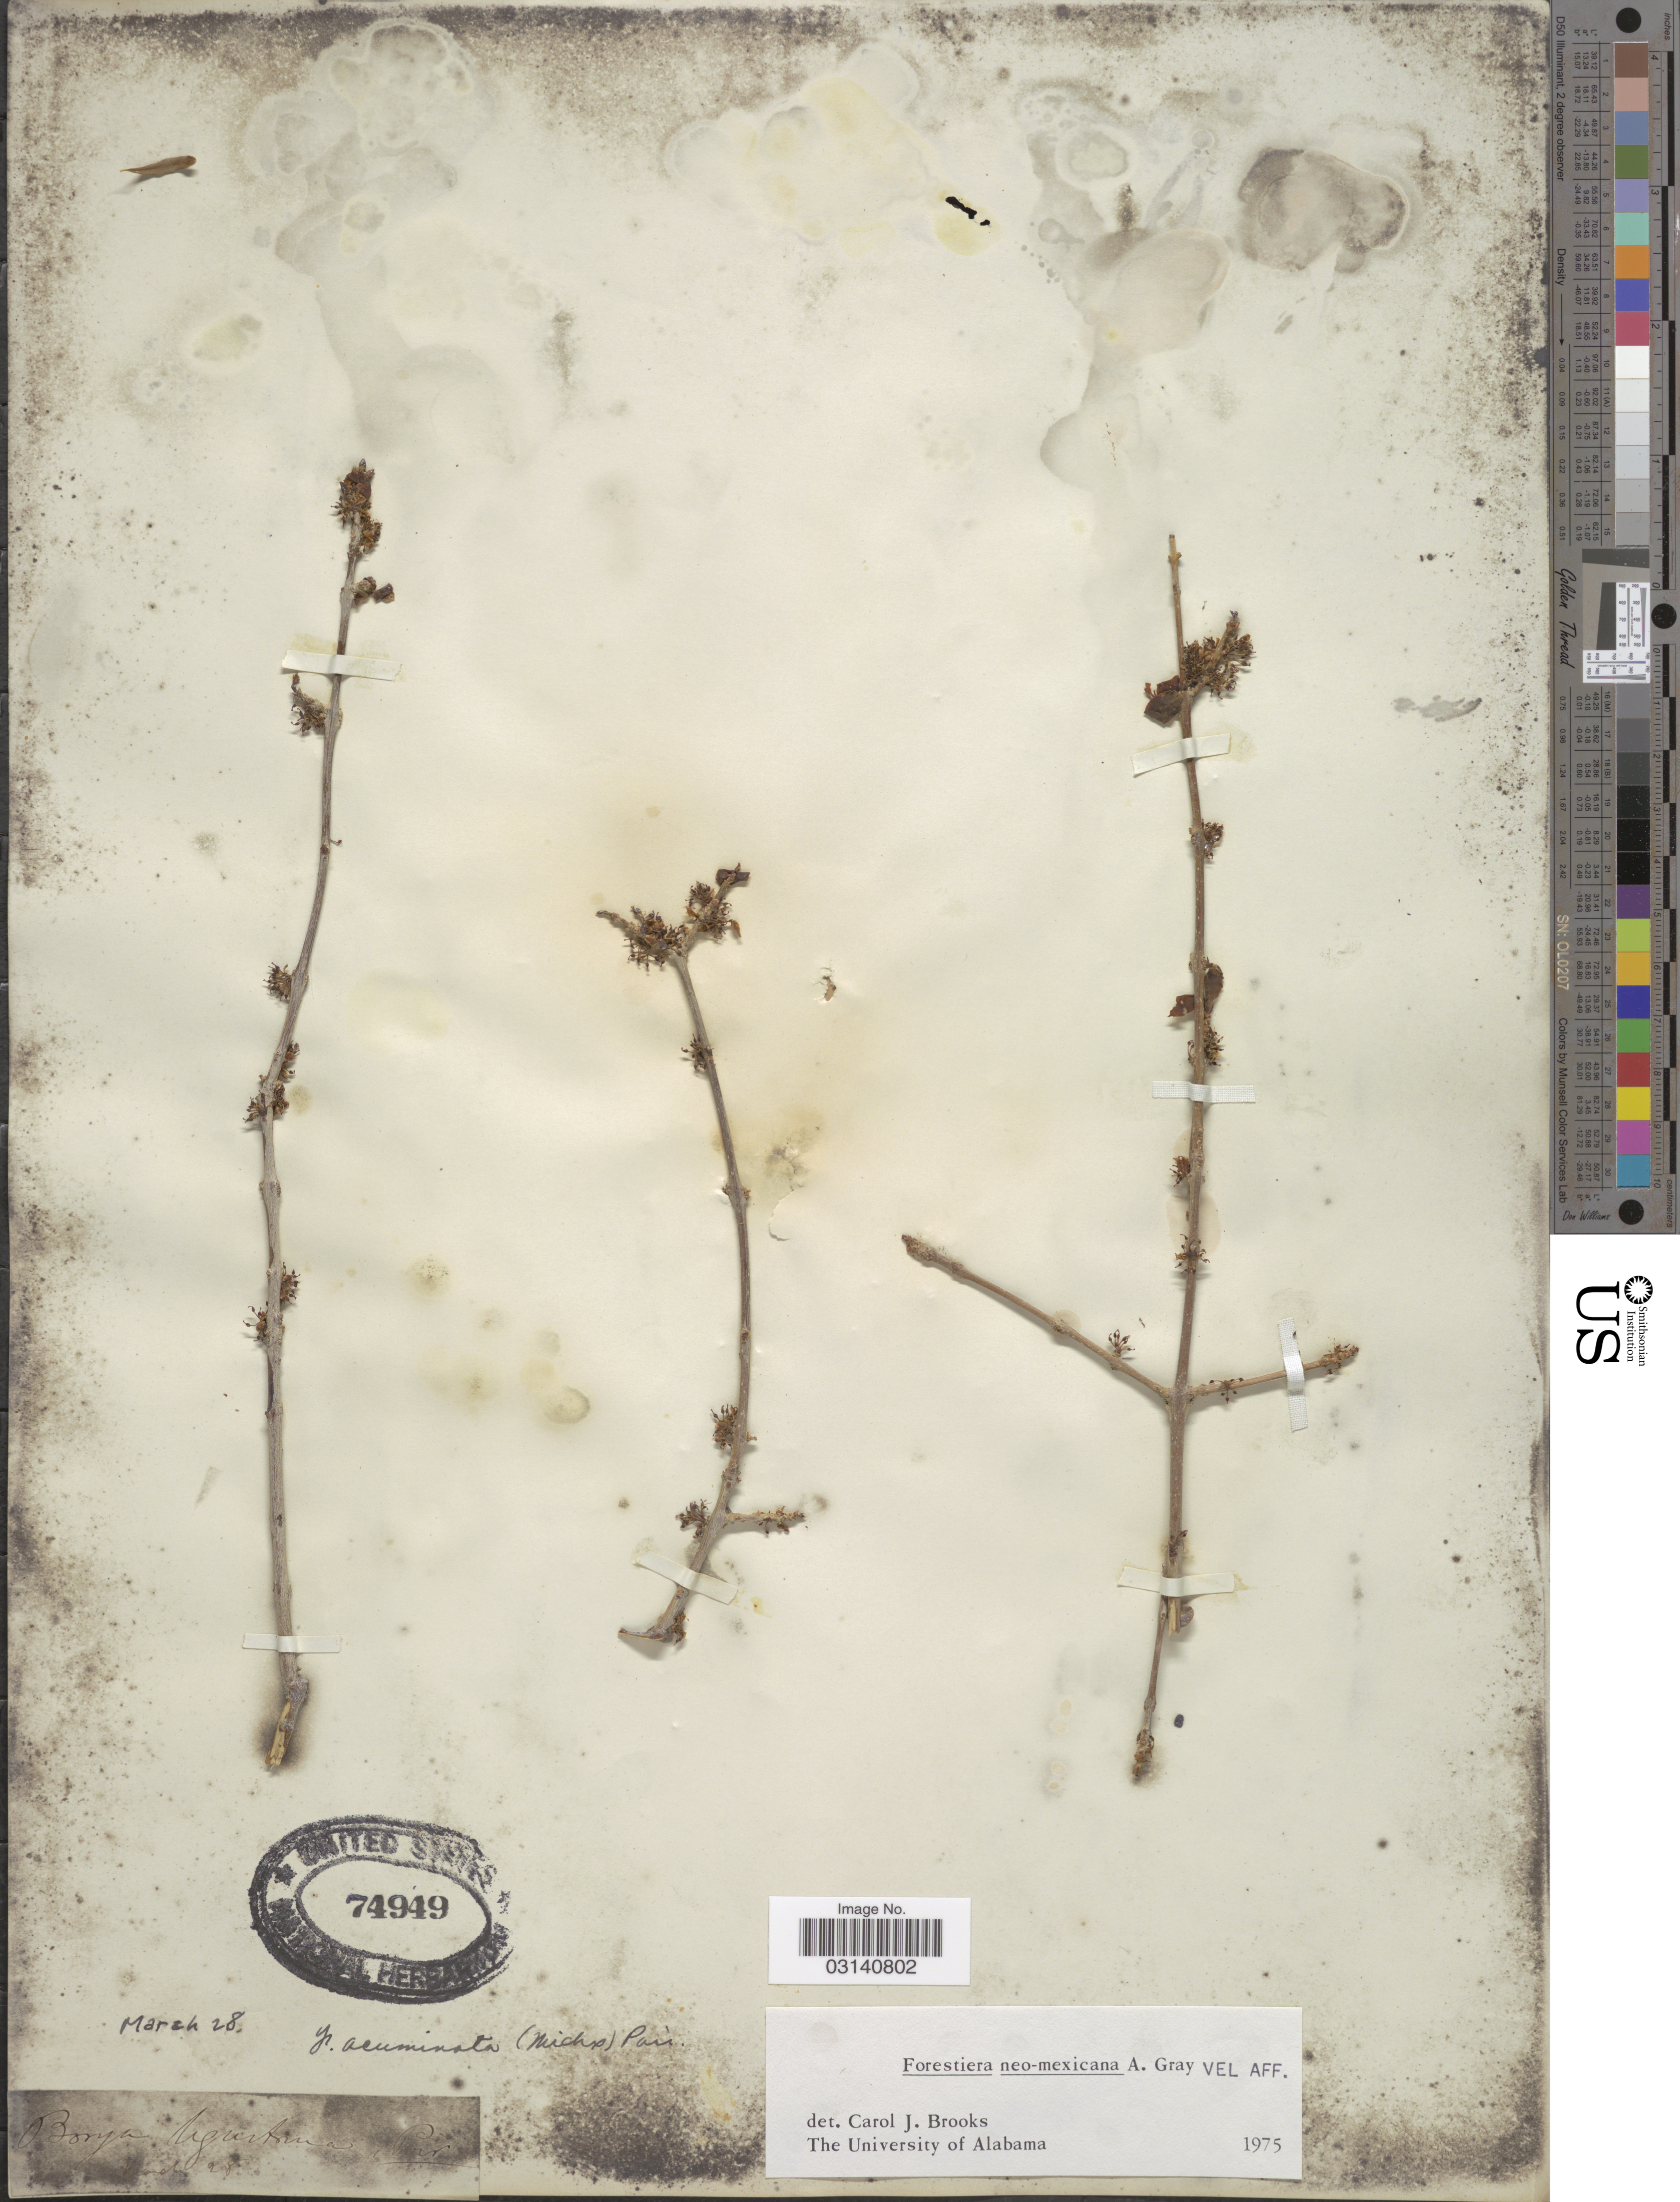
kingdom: Plantae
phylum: Tracheophyta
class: Magnoliopsida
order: Lamiales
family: Oleaceae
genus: Forestiera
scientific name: Forestiera neomexicana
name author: A. Gray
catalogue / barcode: US 74949